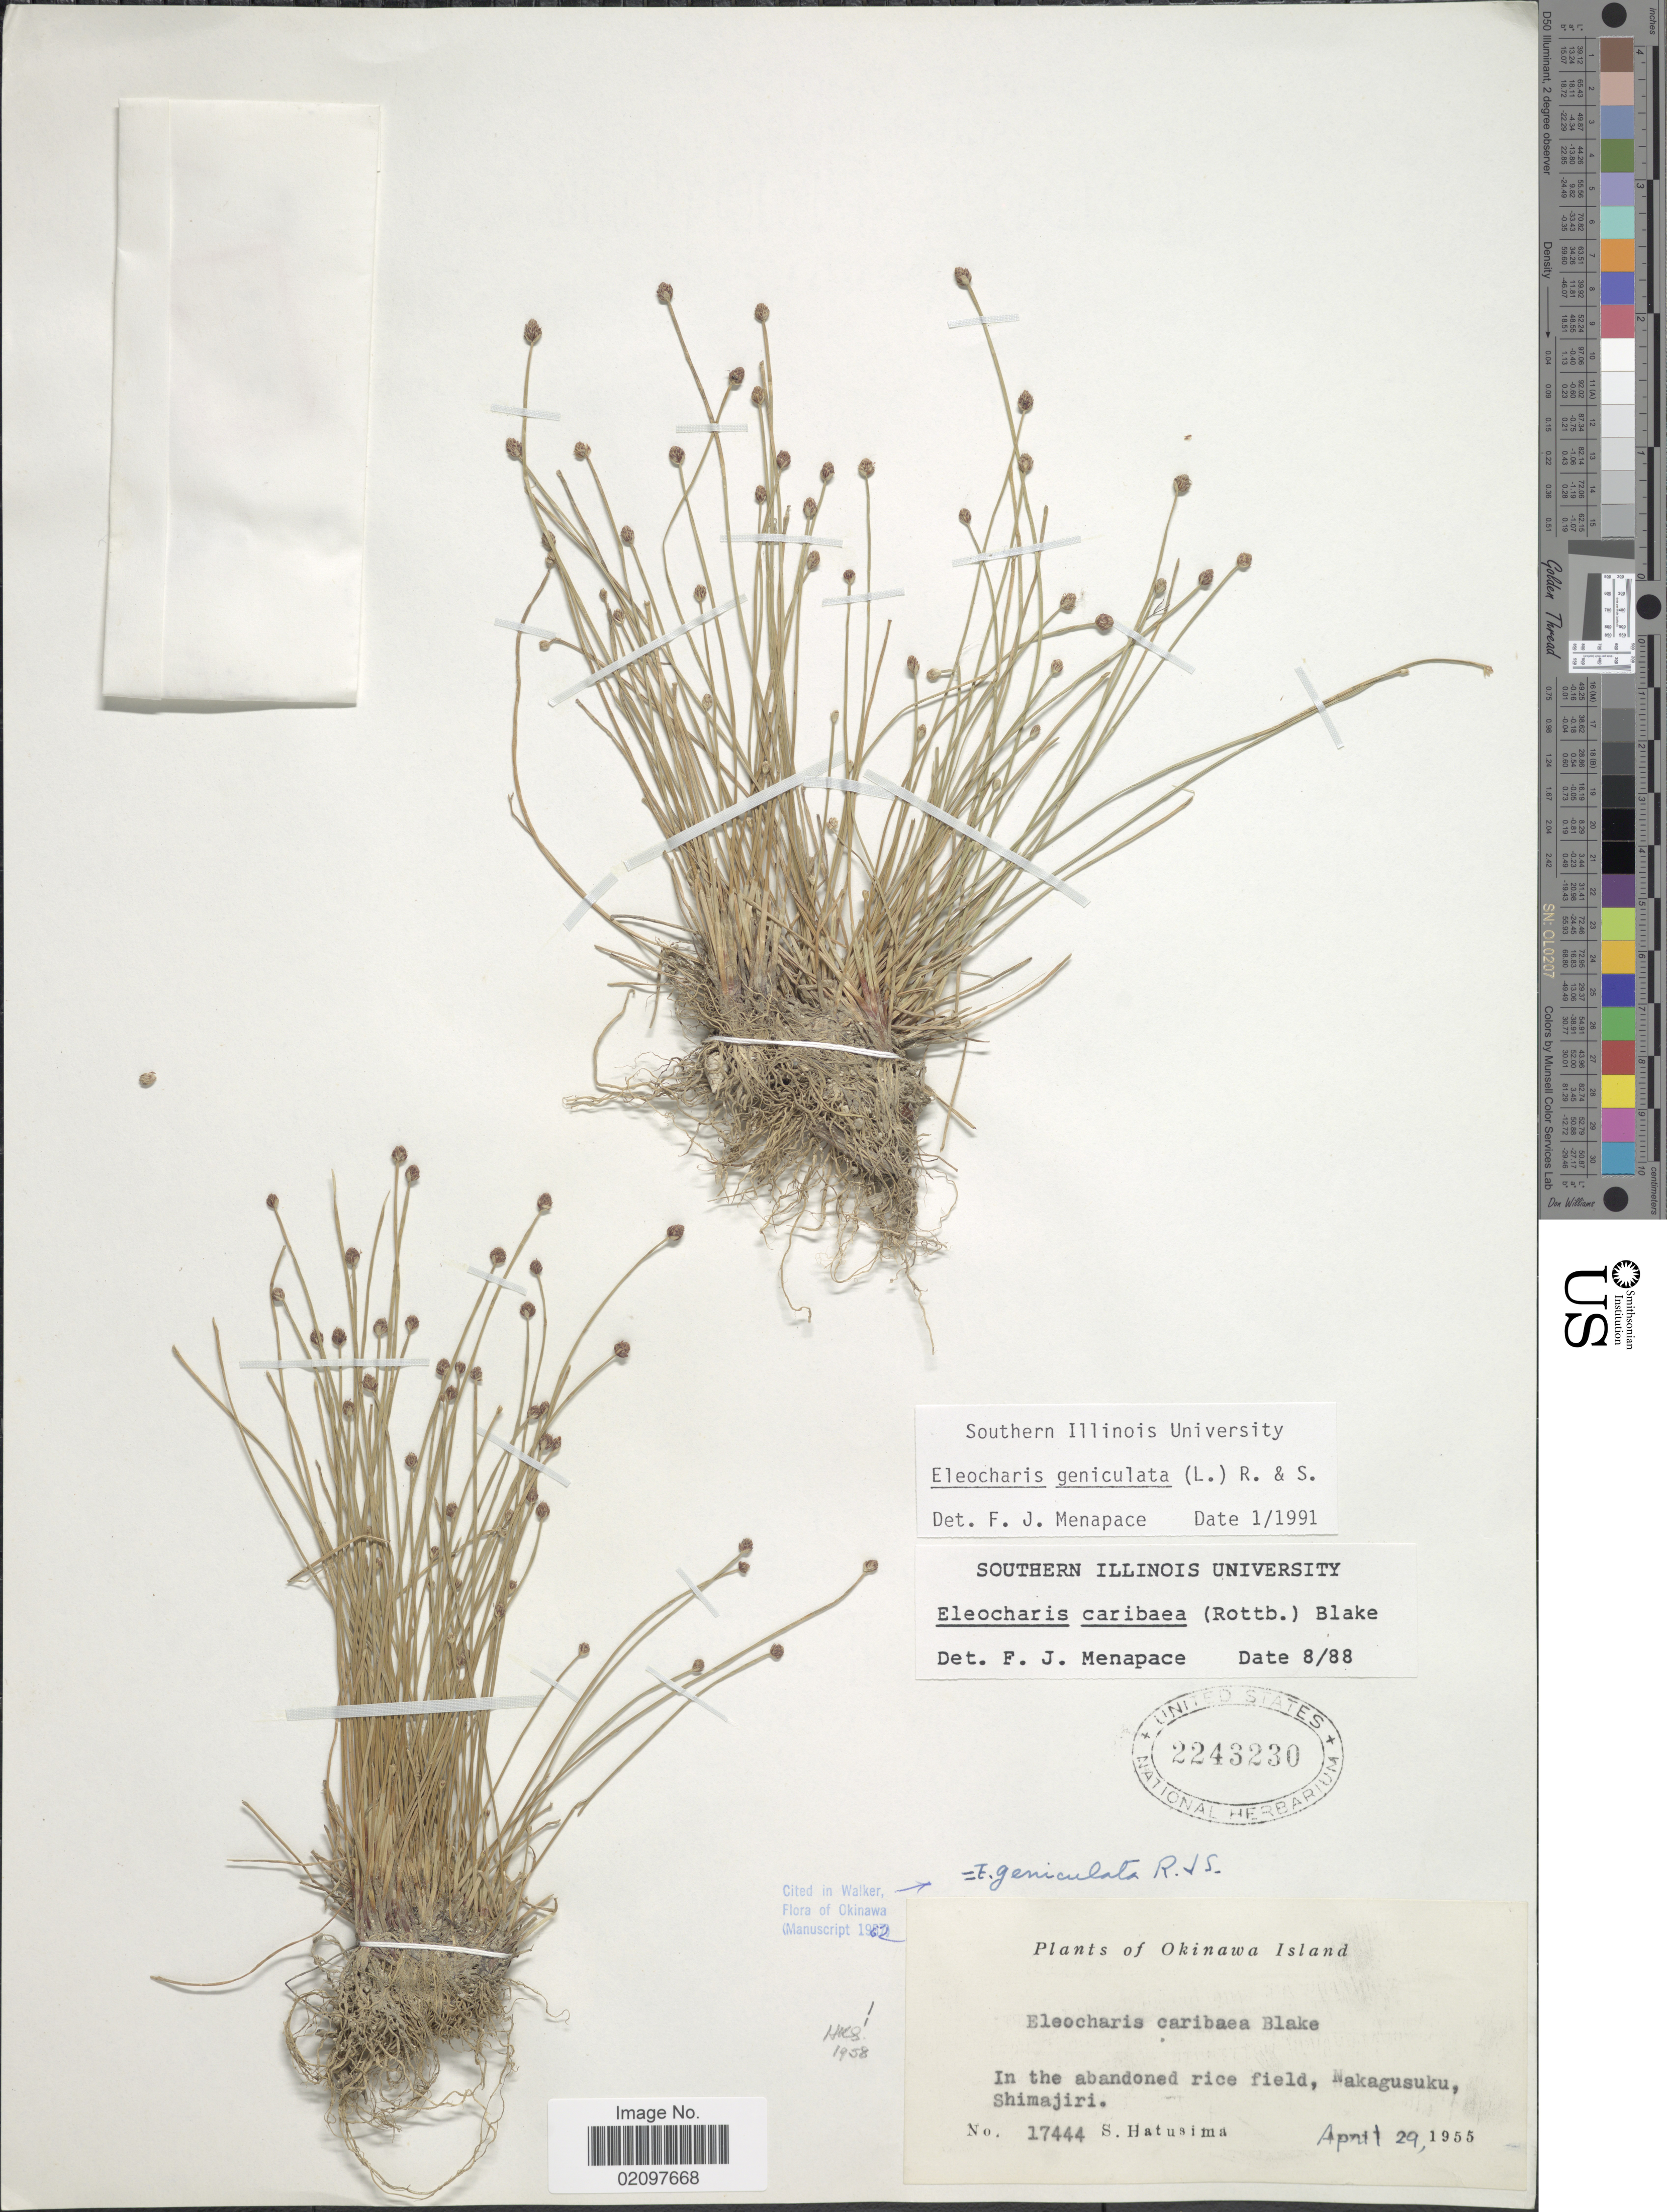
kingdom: Plantae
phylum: Tracheophyta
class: Liliopsida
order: Poales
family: Cyperaceae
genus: Eleocharis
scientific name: Eleocharis geniculata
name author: (L.) Roem. & Schult.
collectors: S. Hatusima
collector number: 17444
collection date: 1955-04-29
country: Japan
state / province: Okinawa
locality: Okinawa Island, In the abandoned rice field, Nakagusuku, Shimajiri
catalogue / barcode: US 2243230